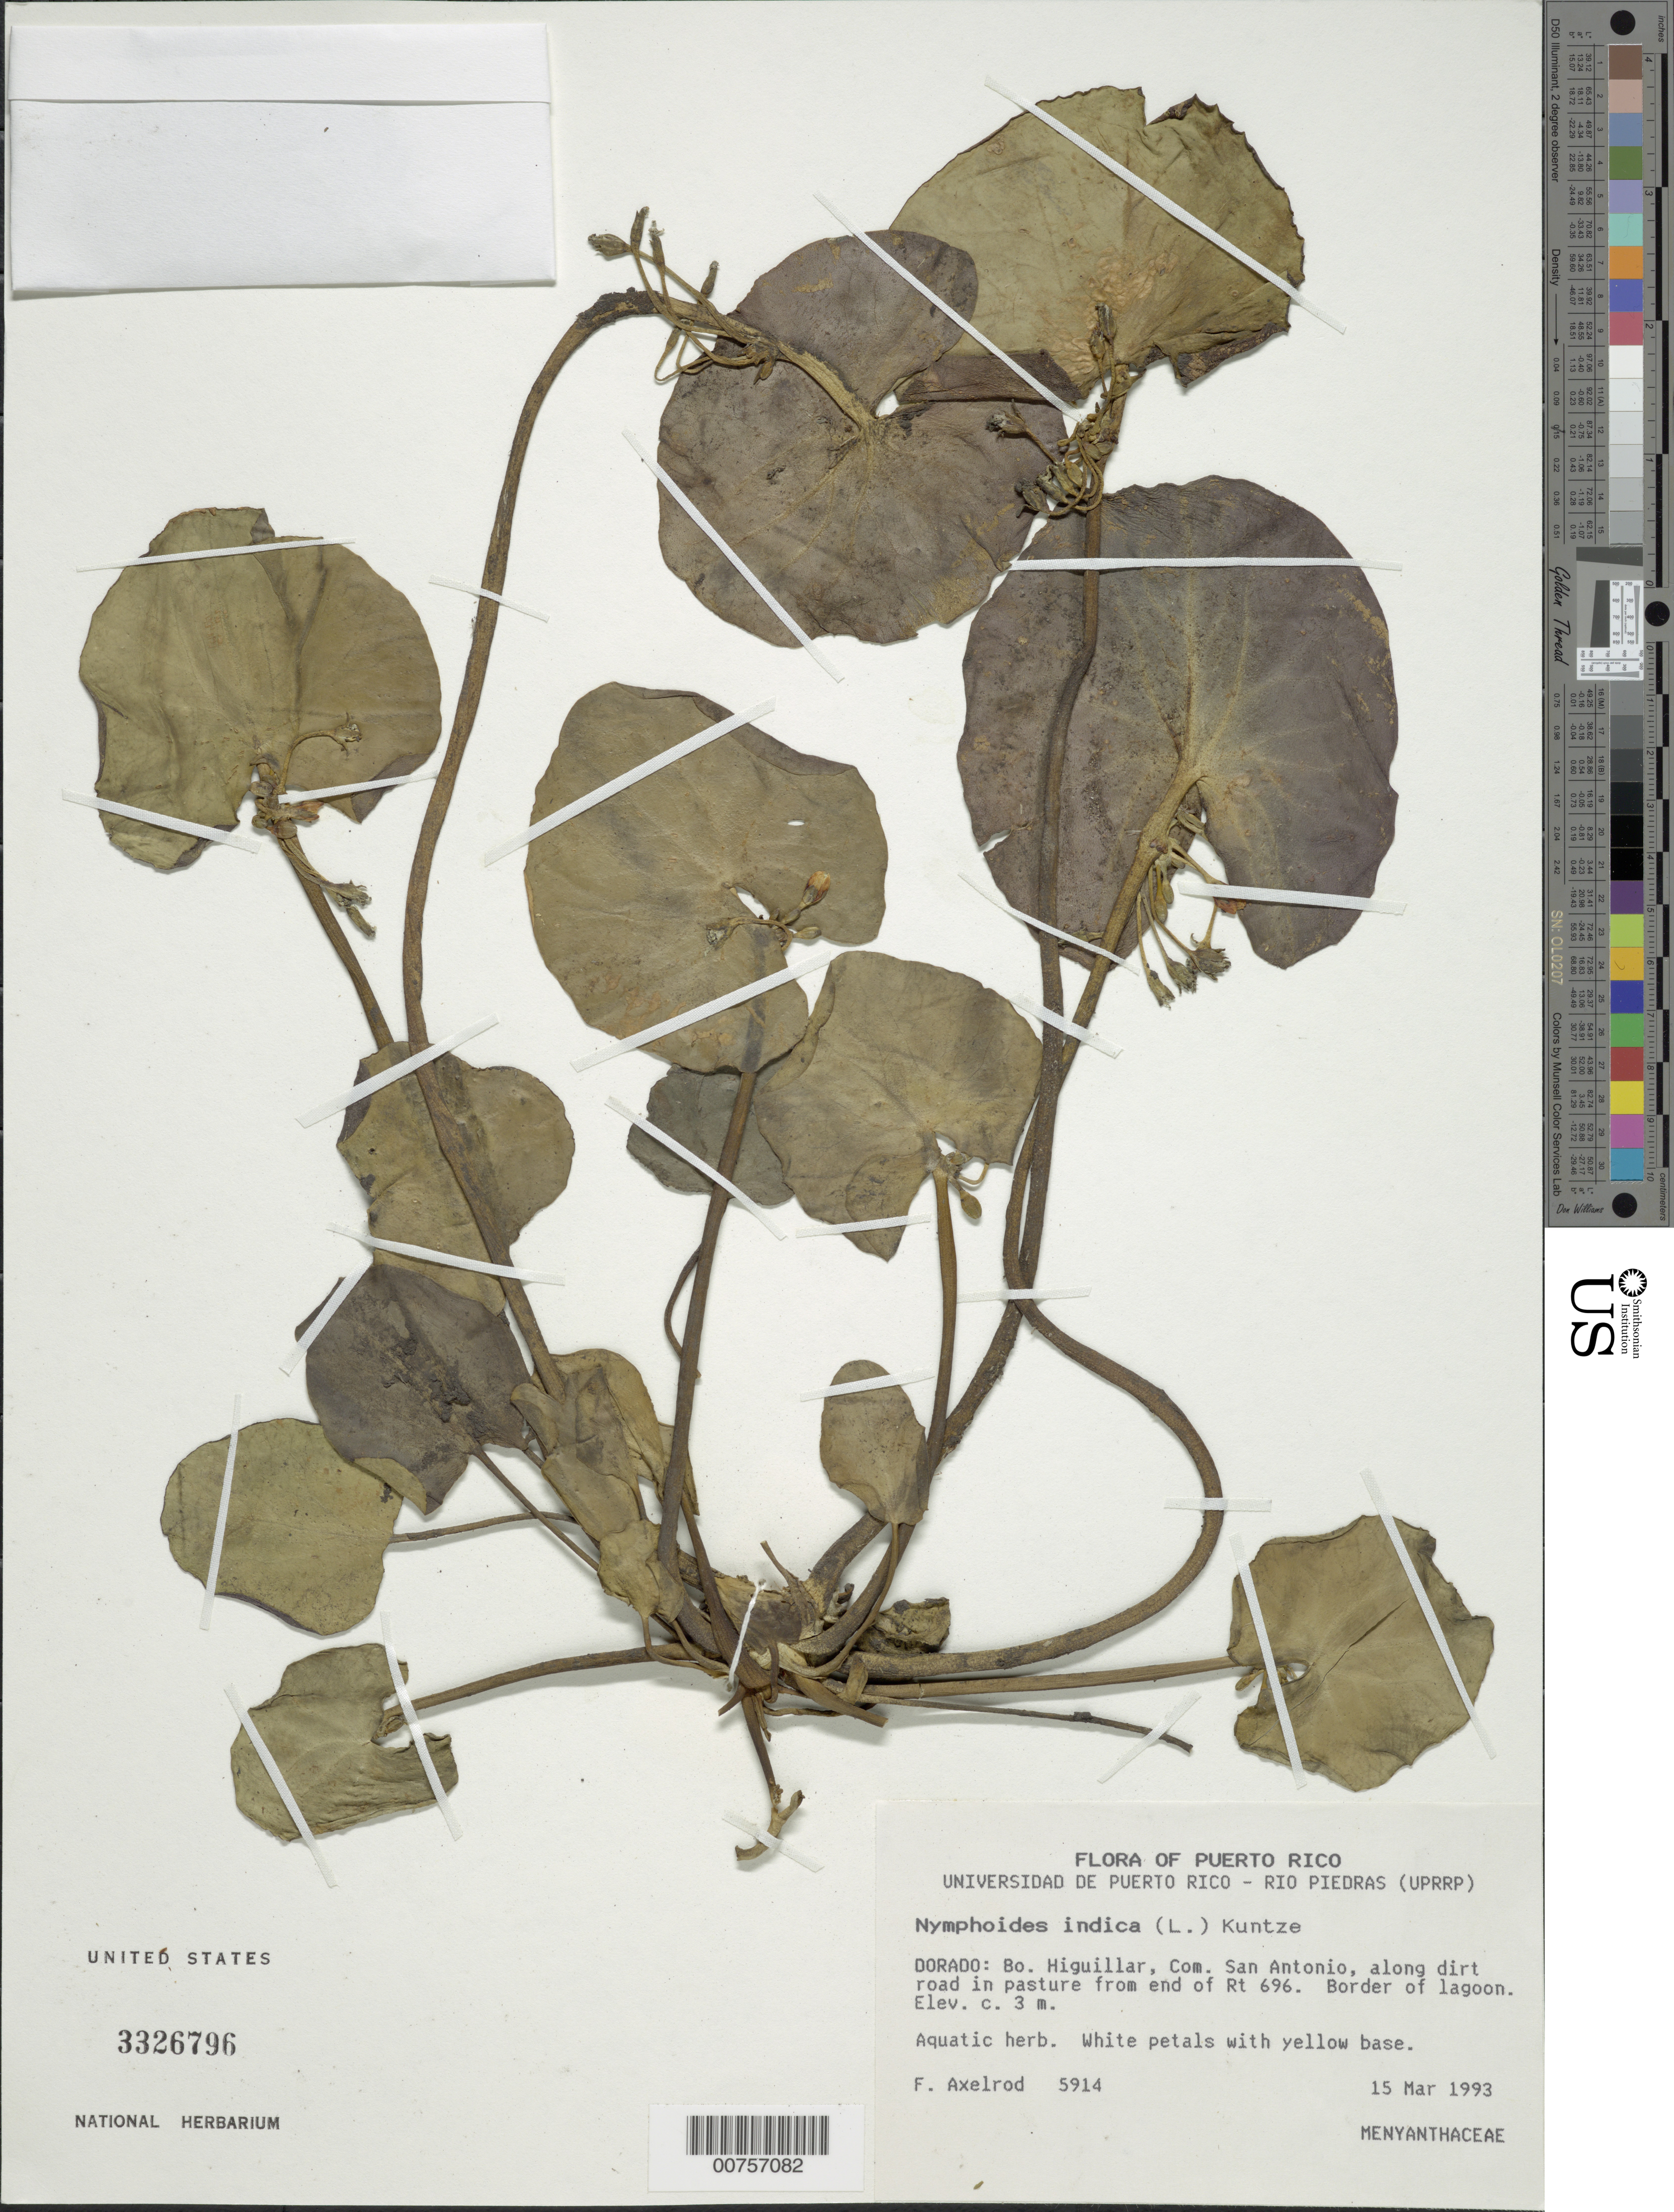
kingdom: Plantae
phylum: Tracheophyta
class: Magnoliopsida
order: Asterales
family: Menyanthaceae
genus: Nymphoides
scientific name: Nymphoides indica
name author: (L.) Kuntze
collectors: F. S. Axelrod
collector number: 5914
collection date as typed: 15 Mar 1993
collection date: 1993-03-15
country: Puerto Rico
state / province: Dorado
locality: Dorado: Bo. Higuillar, Com. San Antonio, along dirt road in pasture from end of Rt 696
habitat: Border of lagoon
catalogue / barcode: US 3326796